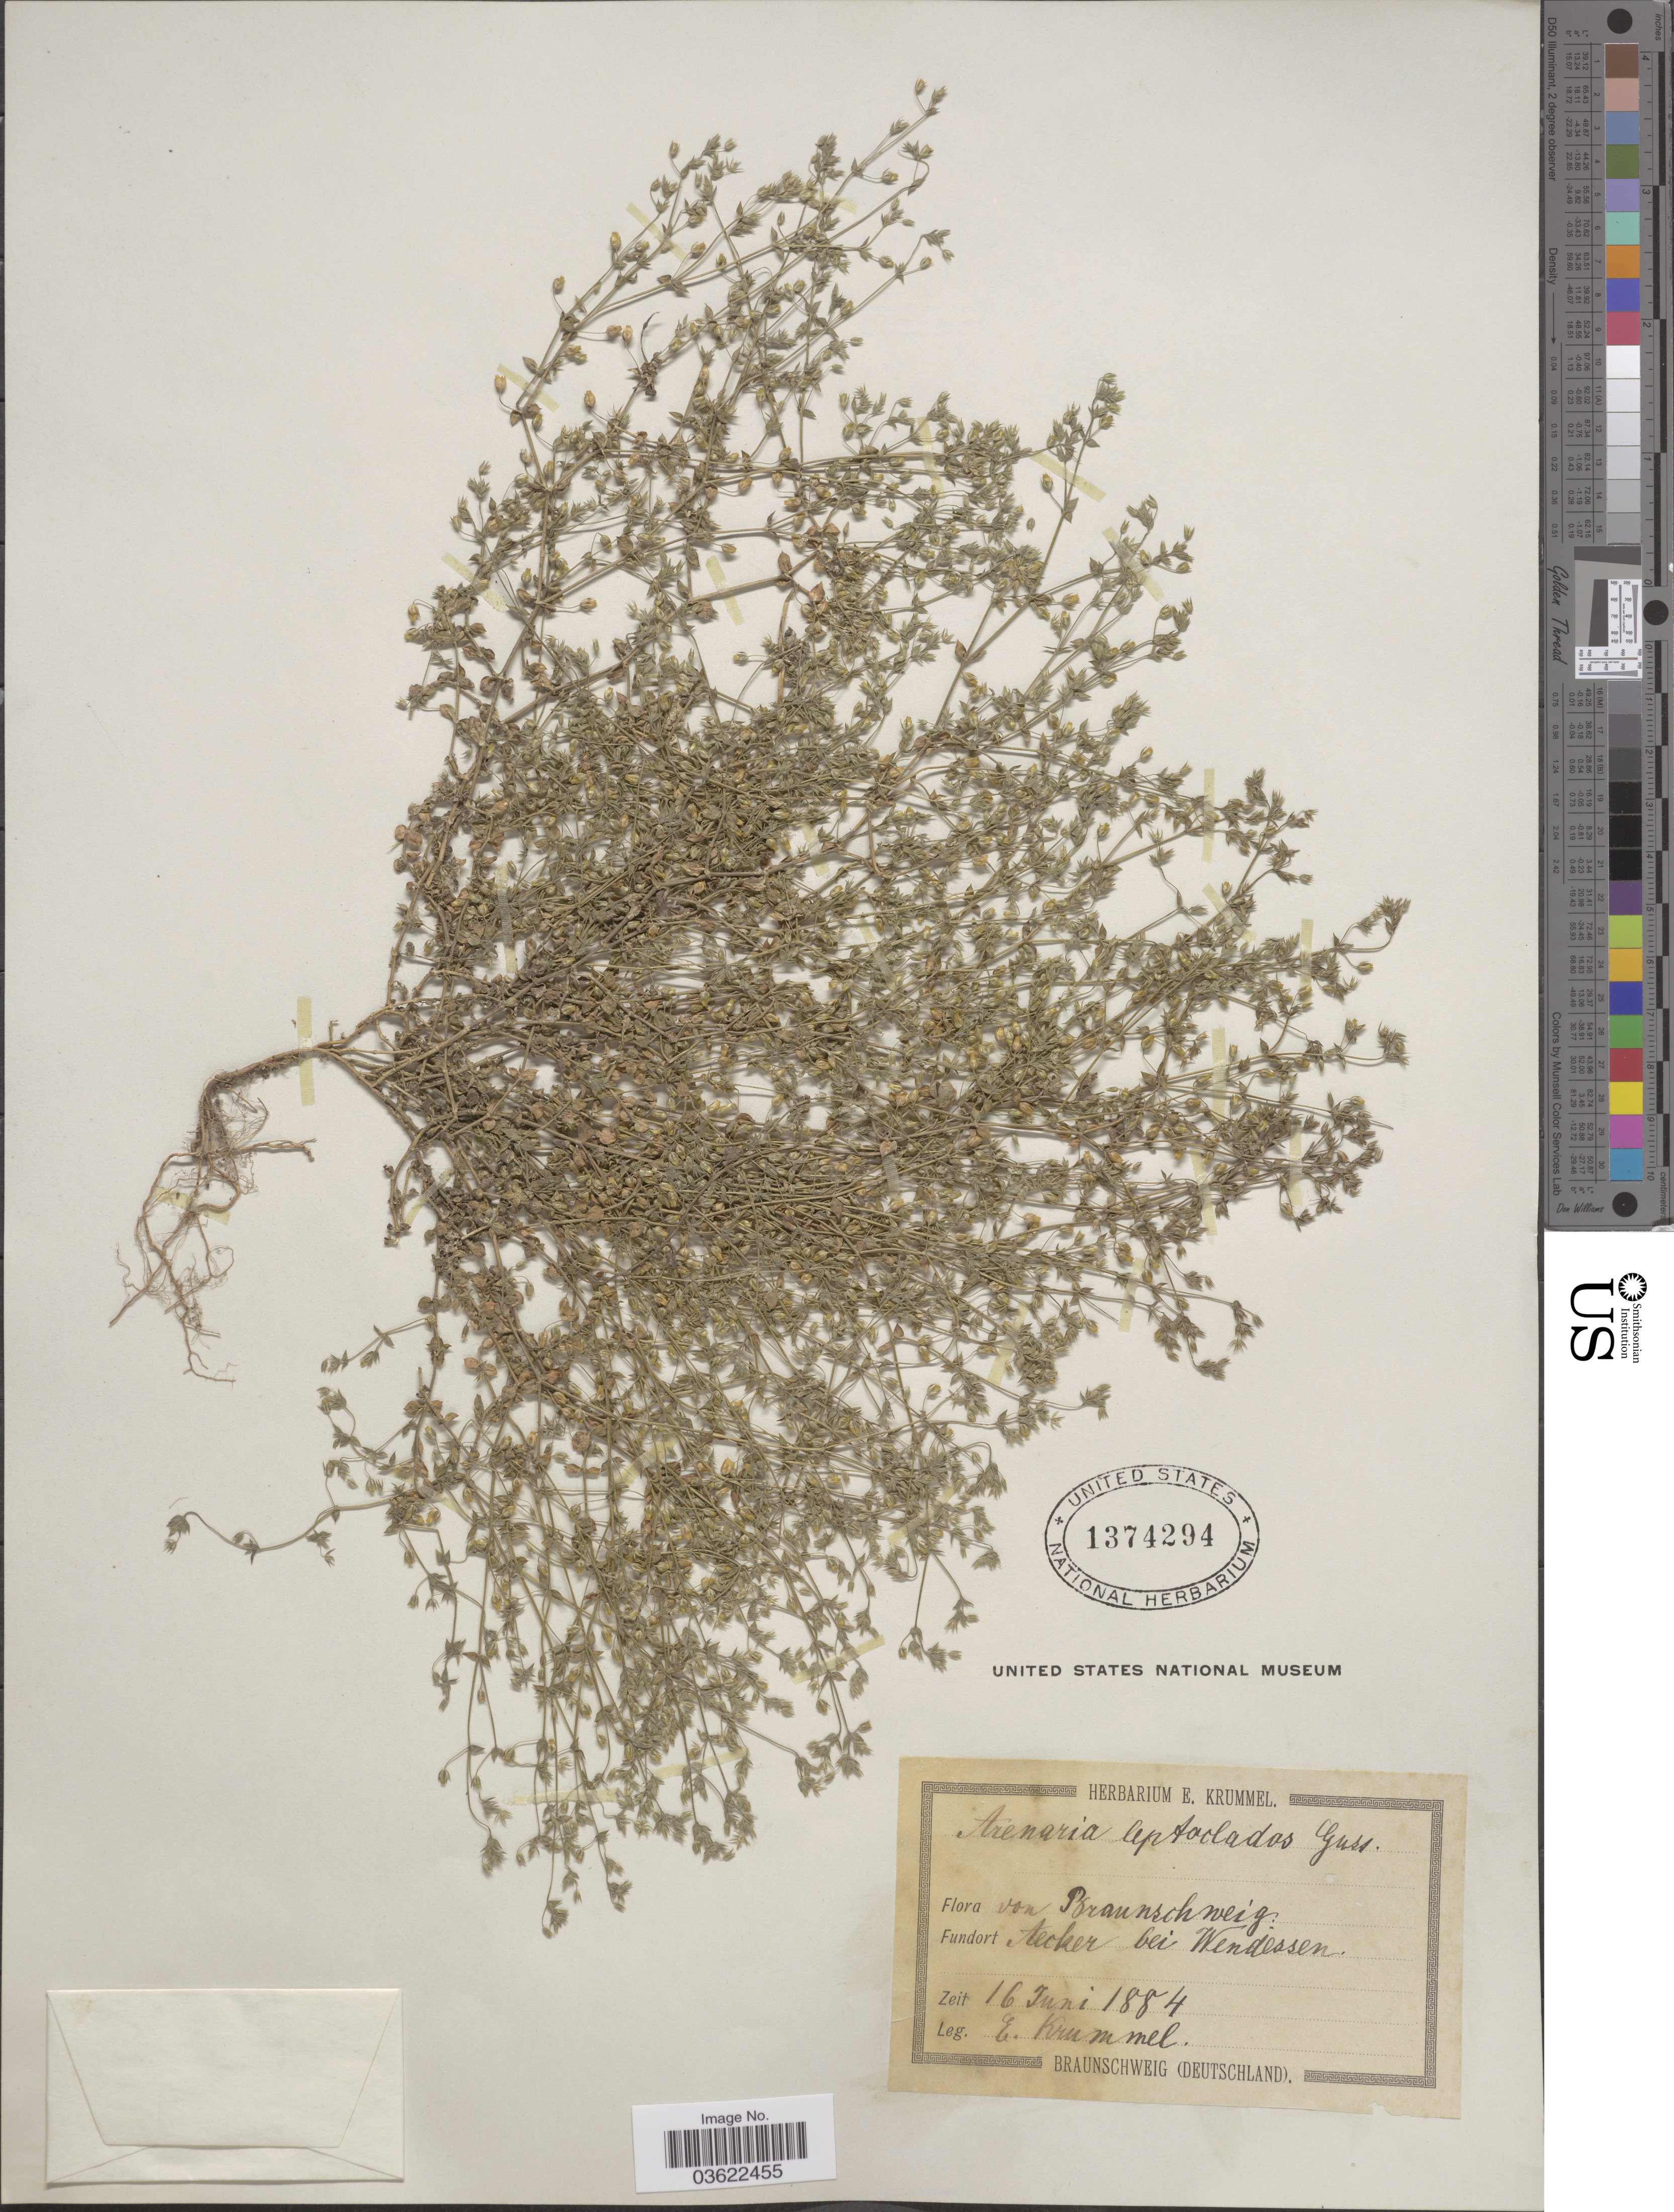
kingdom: Plantae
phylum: Tracheophyta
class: Magnoliopsida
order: Caryophyllales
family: Caryophyllaceae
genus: Arenaria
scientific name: Arenaria leptoclados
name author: (Rchb.) Gussone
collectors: E. Krummel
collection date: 1884-06-16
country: Germany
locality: Von Branschweig: Fundort Aecker bei Wendessen.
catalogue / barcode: US 1374294